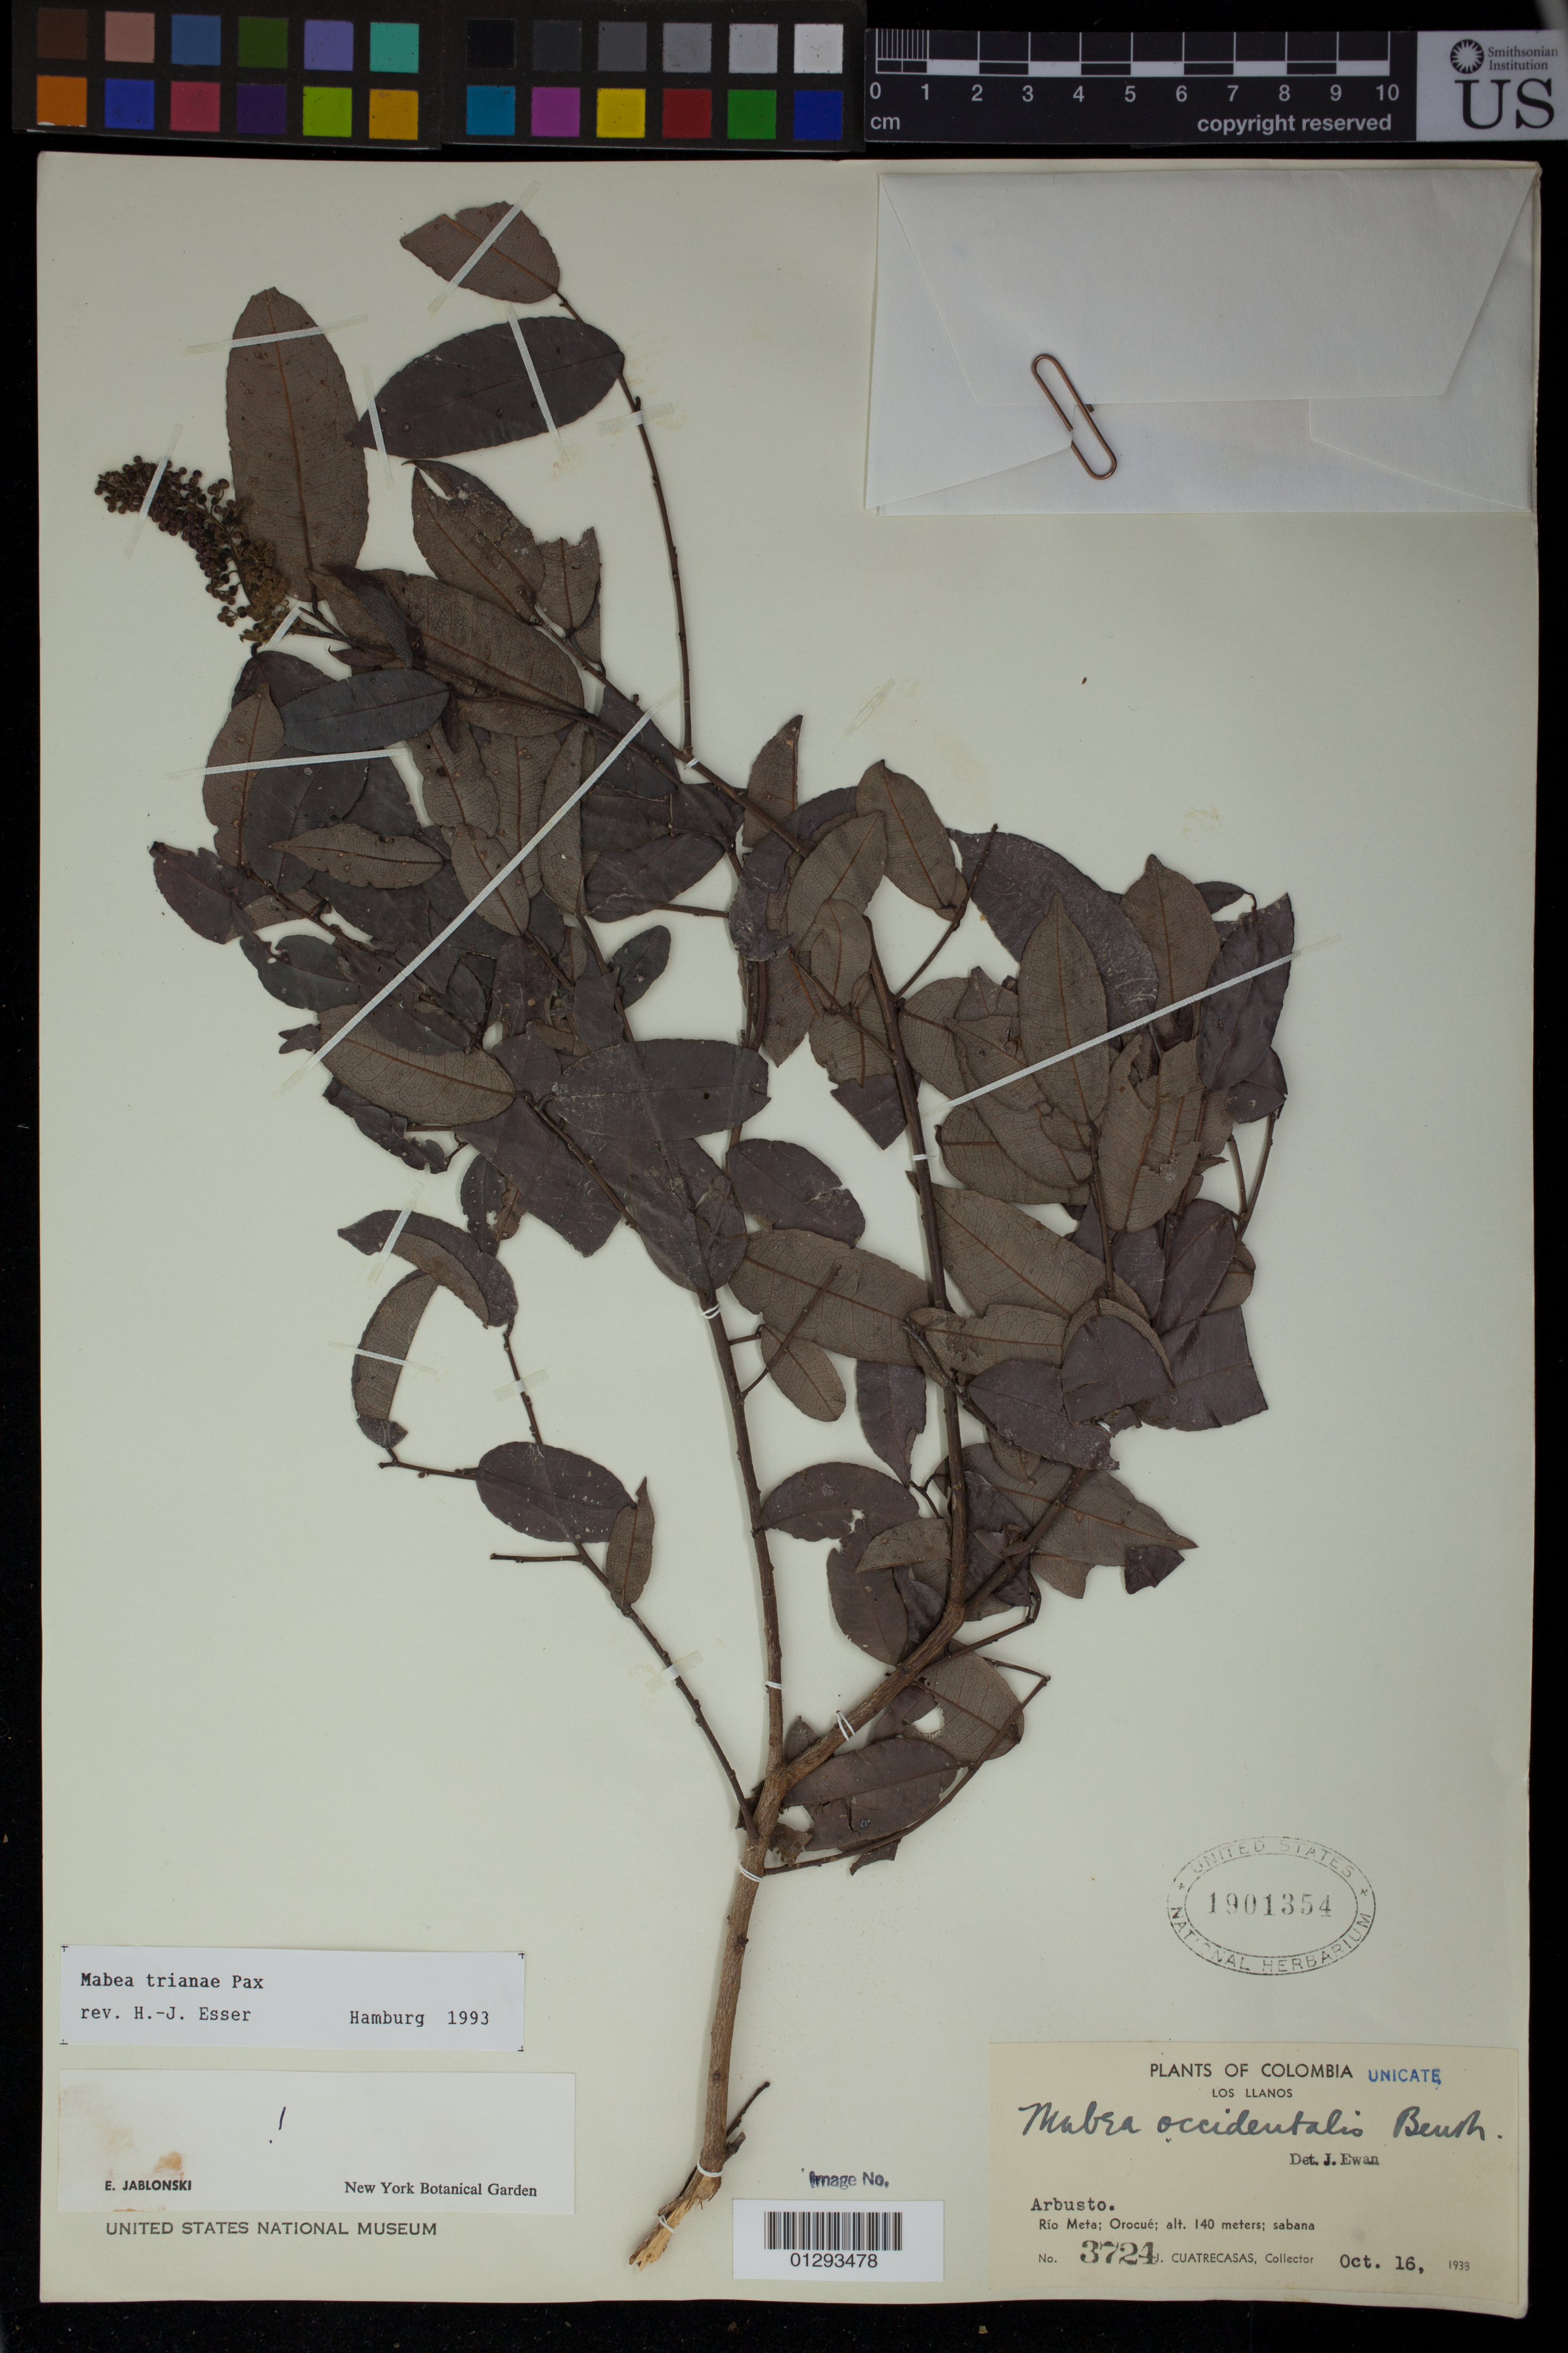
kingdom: Plantae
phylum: Tracheophyta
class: Magnoliopsida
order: Malpighiales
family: Euphorbiaceae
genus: Mabea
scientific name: Mabea trianae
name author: Pax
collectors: J. Cuatrecasas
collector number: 3724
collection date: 1933-10-16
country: Colombia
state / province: Casanare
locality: Los Llanos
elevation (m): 140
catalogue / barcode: US 1901354